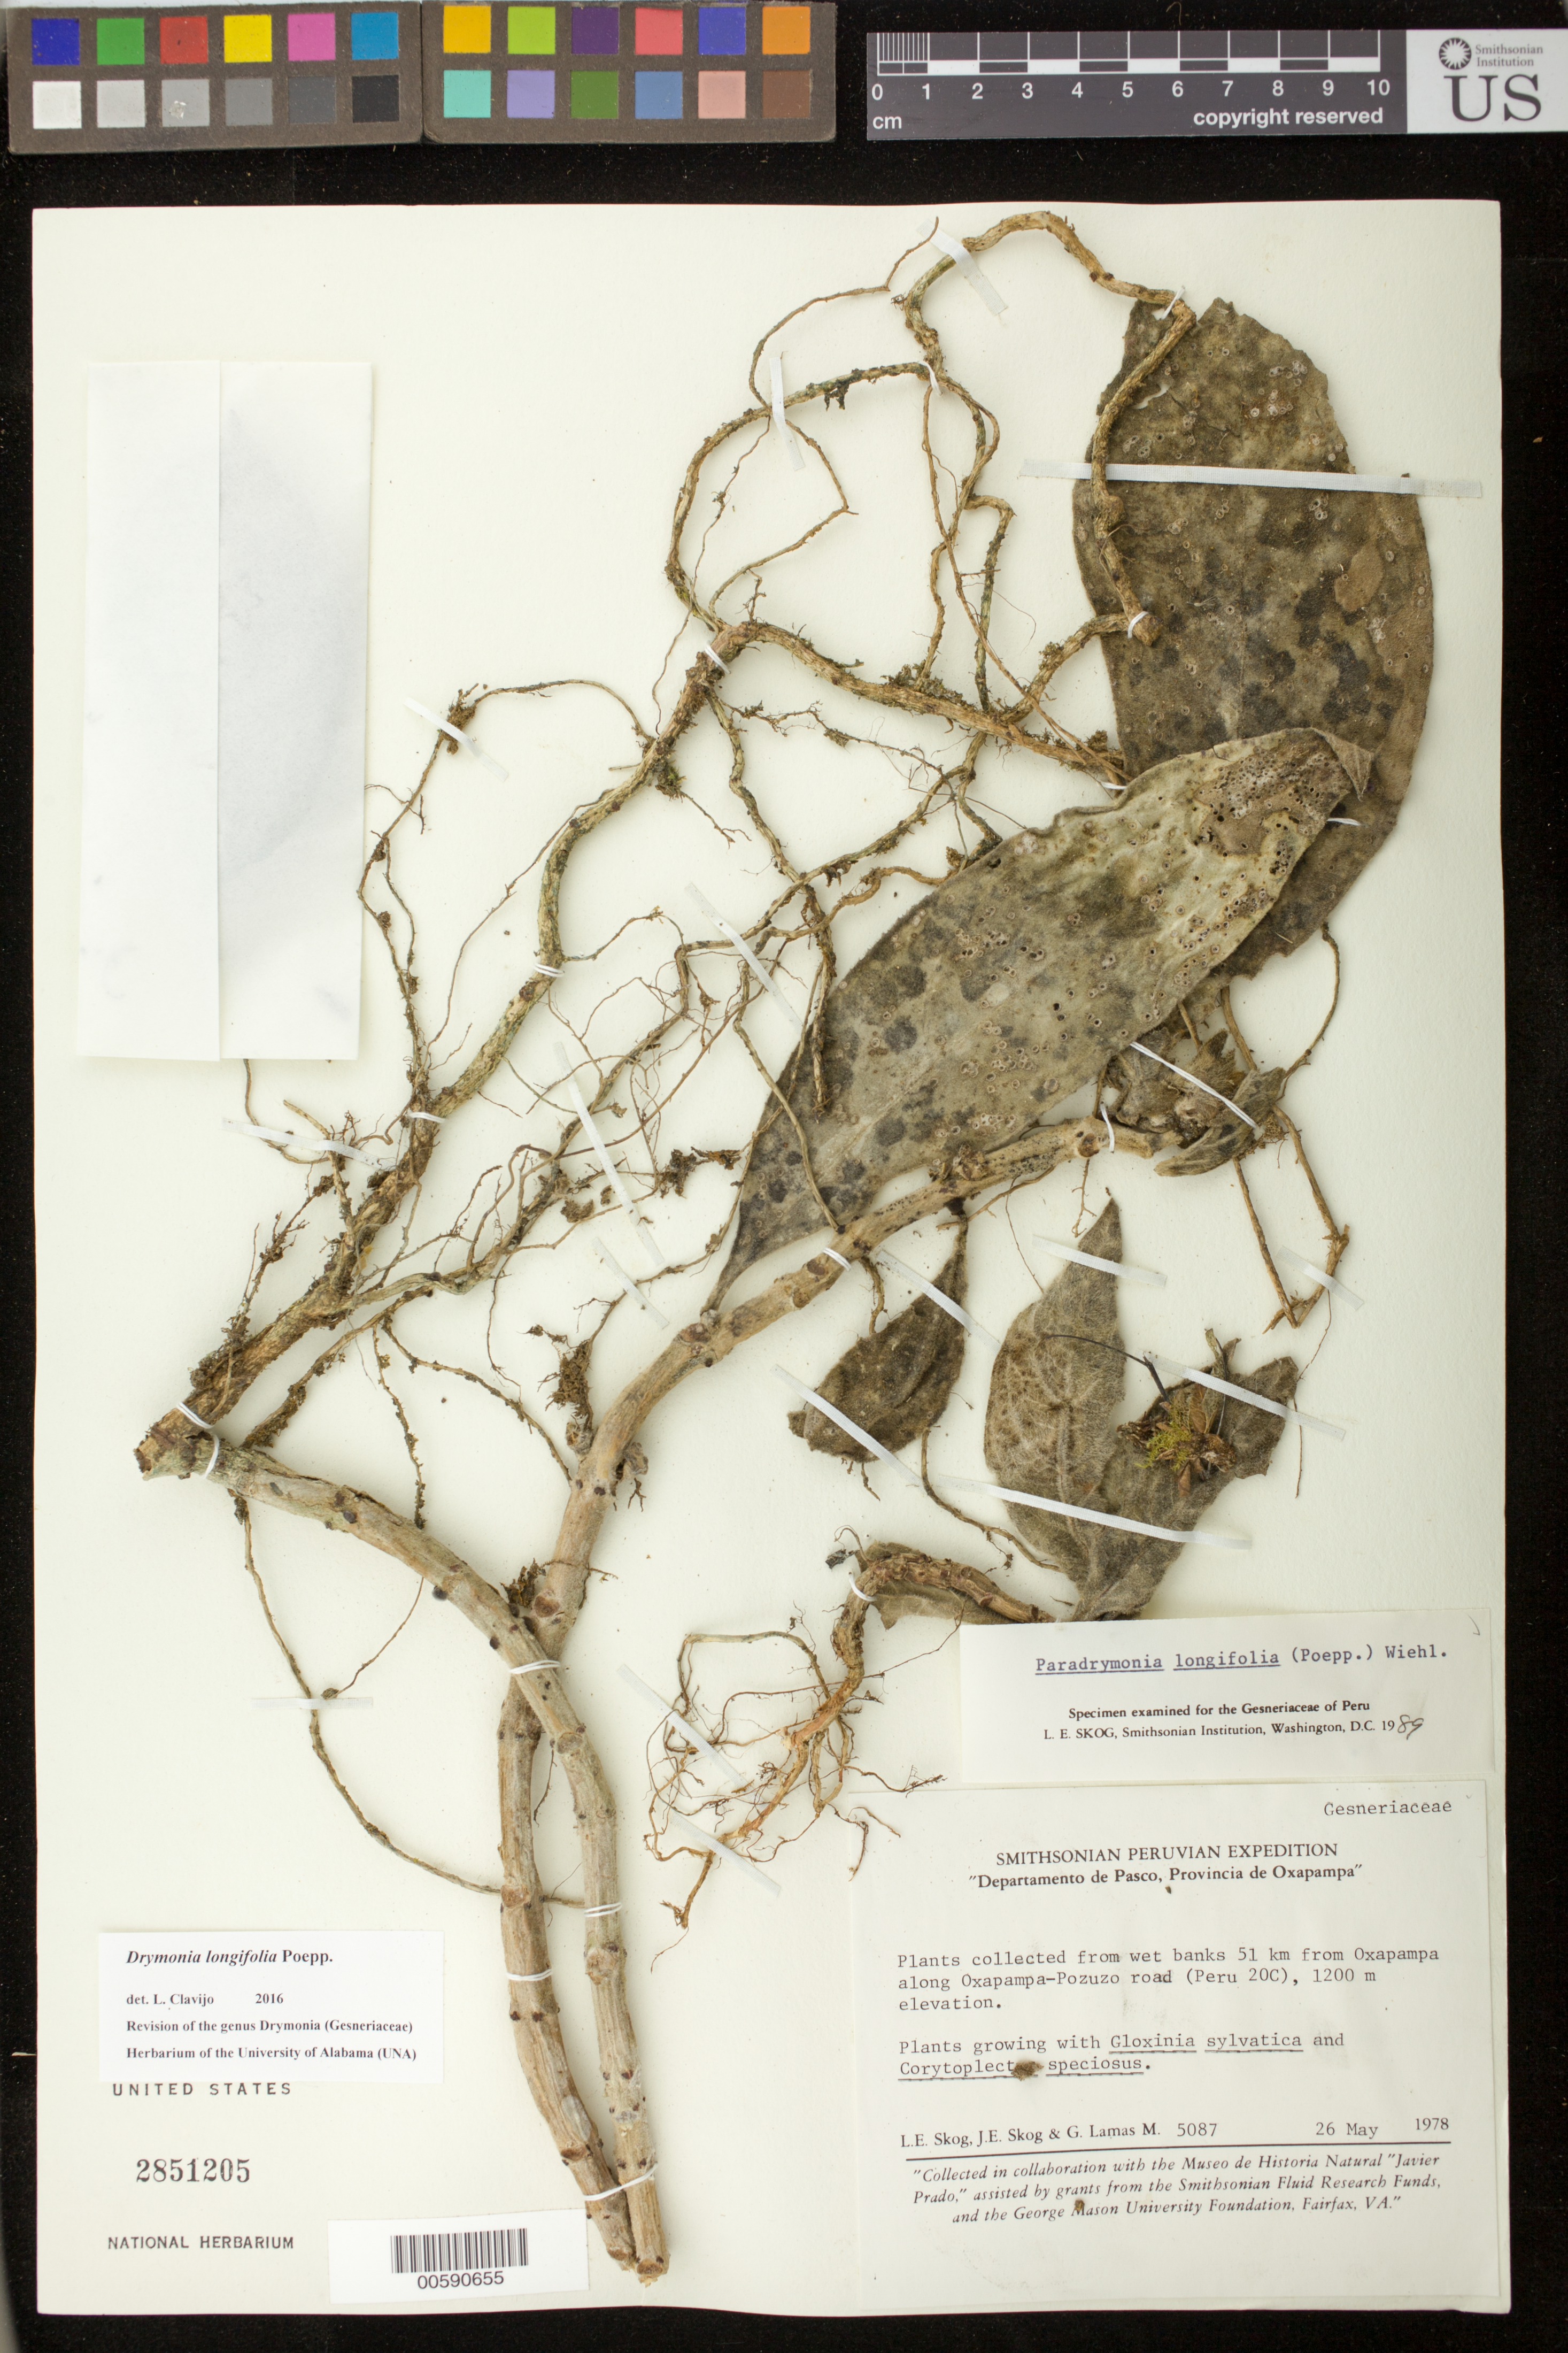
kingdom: Plantae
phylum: Tracheophyta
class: Magnoliopsida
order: Lamiales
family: Gesneriaceae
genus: Drymonia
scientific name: Drymonia longifolia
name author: Poepp.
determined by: Clavijo, L.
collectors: L. E. Skog, J. E. Skog & G. Lamas M.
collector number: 5087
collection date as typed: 26 May 1978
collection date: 1978-05-26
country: Peru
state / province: Pasco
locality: Prov. Oxapampa; 51 km from Oxapampa along Oxapampa - Pozuzo road (Peru 20C)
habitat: Wet banks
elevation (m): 1200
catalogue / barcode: US 2851205